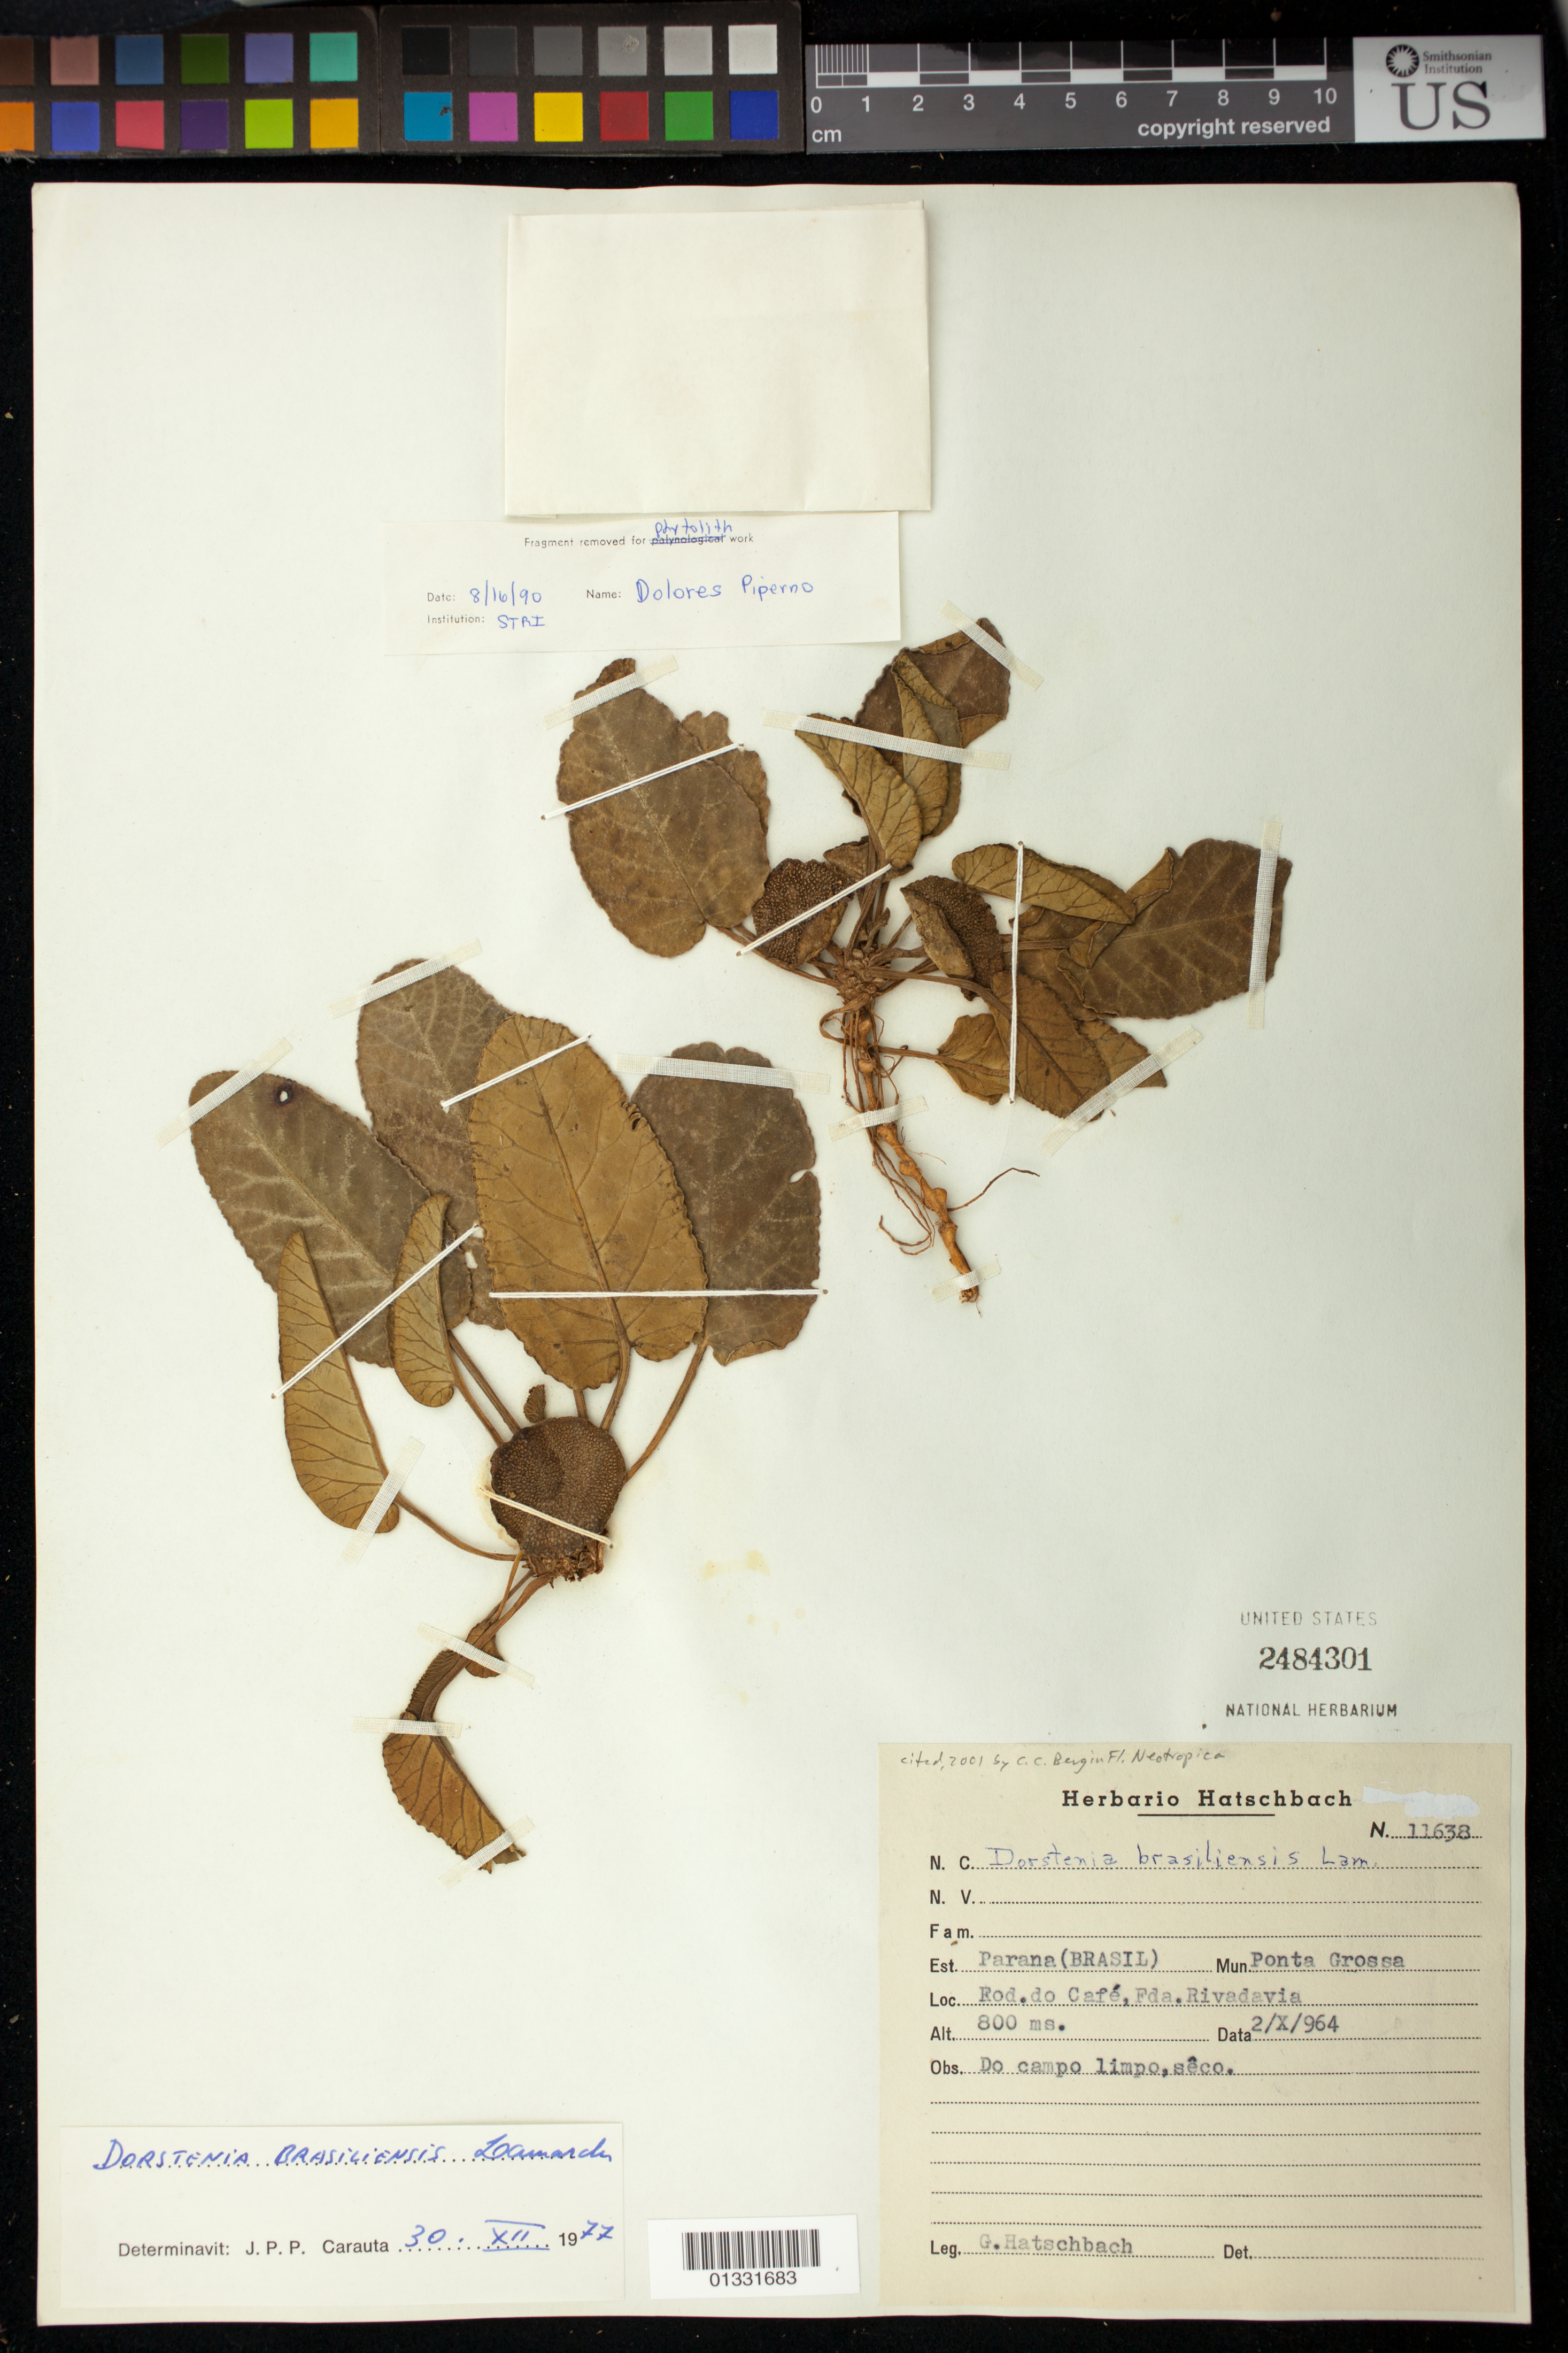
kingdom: Plantae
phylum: Tracheophyta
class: Magnoliopsida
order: Rosales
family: Moraceae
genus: Dorstenia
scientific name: Dorstenia brasiliensis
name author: Lam.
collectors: G. Hatschbach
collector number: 11638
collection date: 1964-10-02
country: Brazil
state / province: Paraná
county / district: Ponta Grossa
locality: Rod. do Café Fazenda Rivadavia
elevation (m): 800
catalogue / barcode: US 2484301